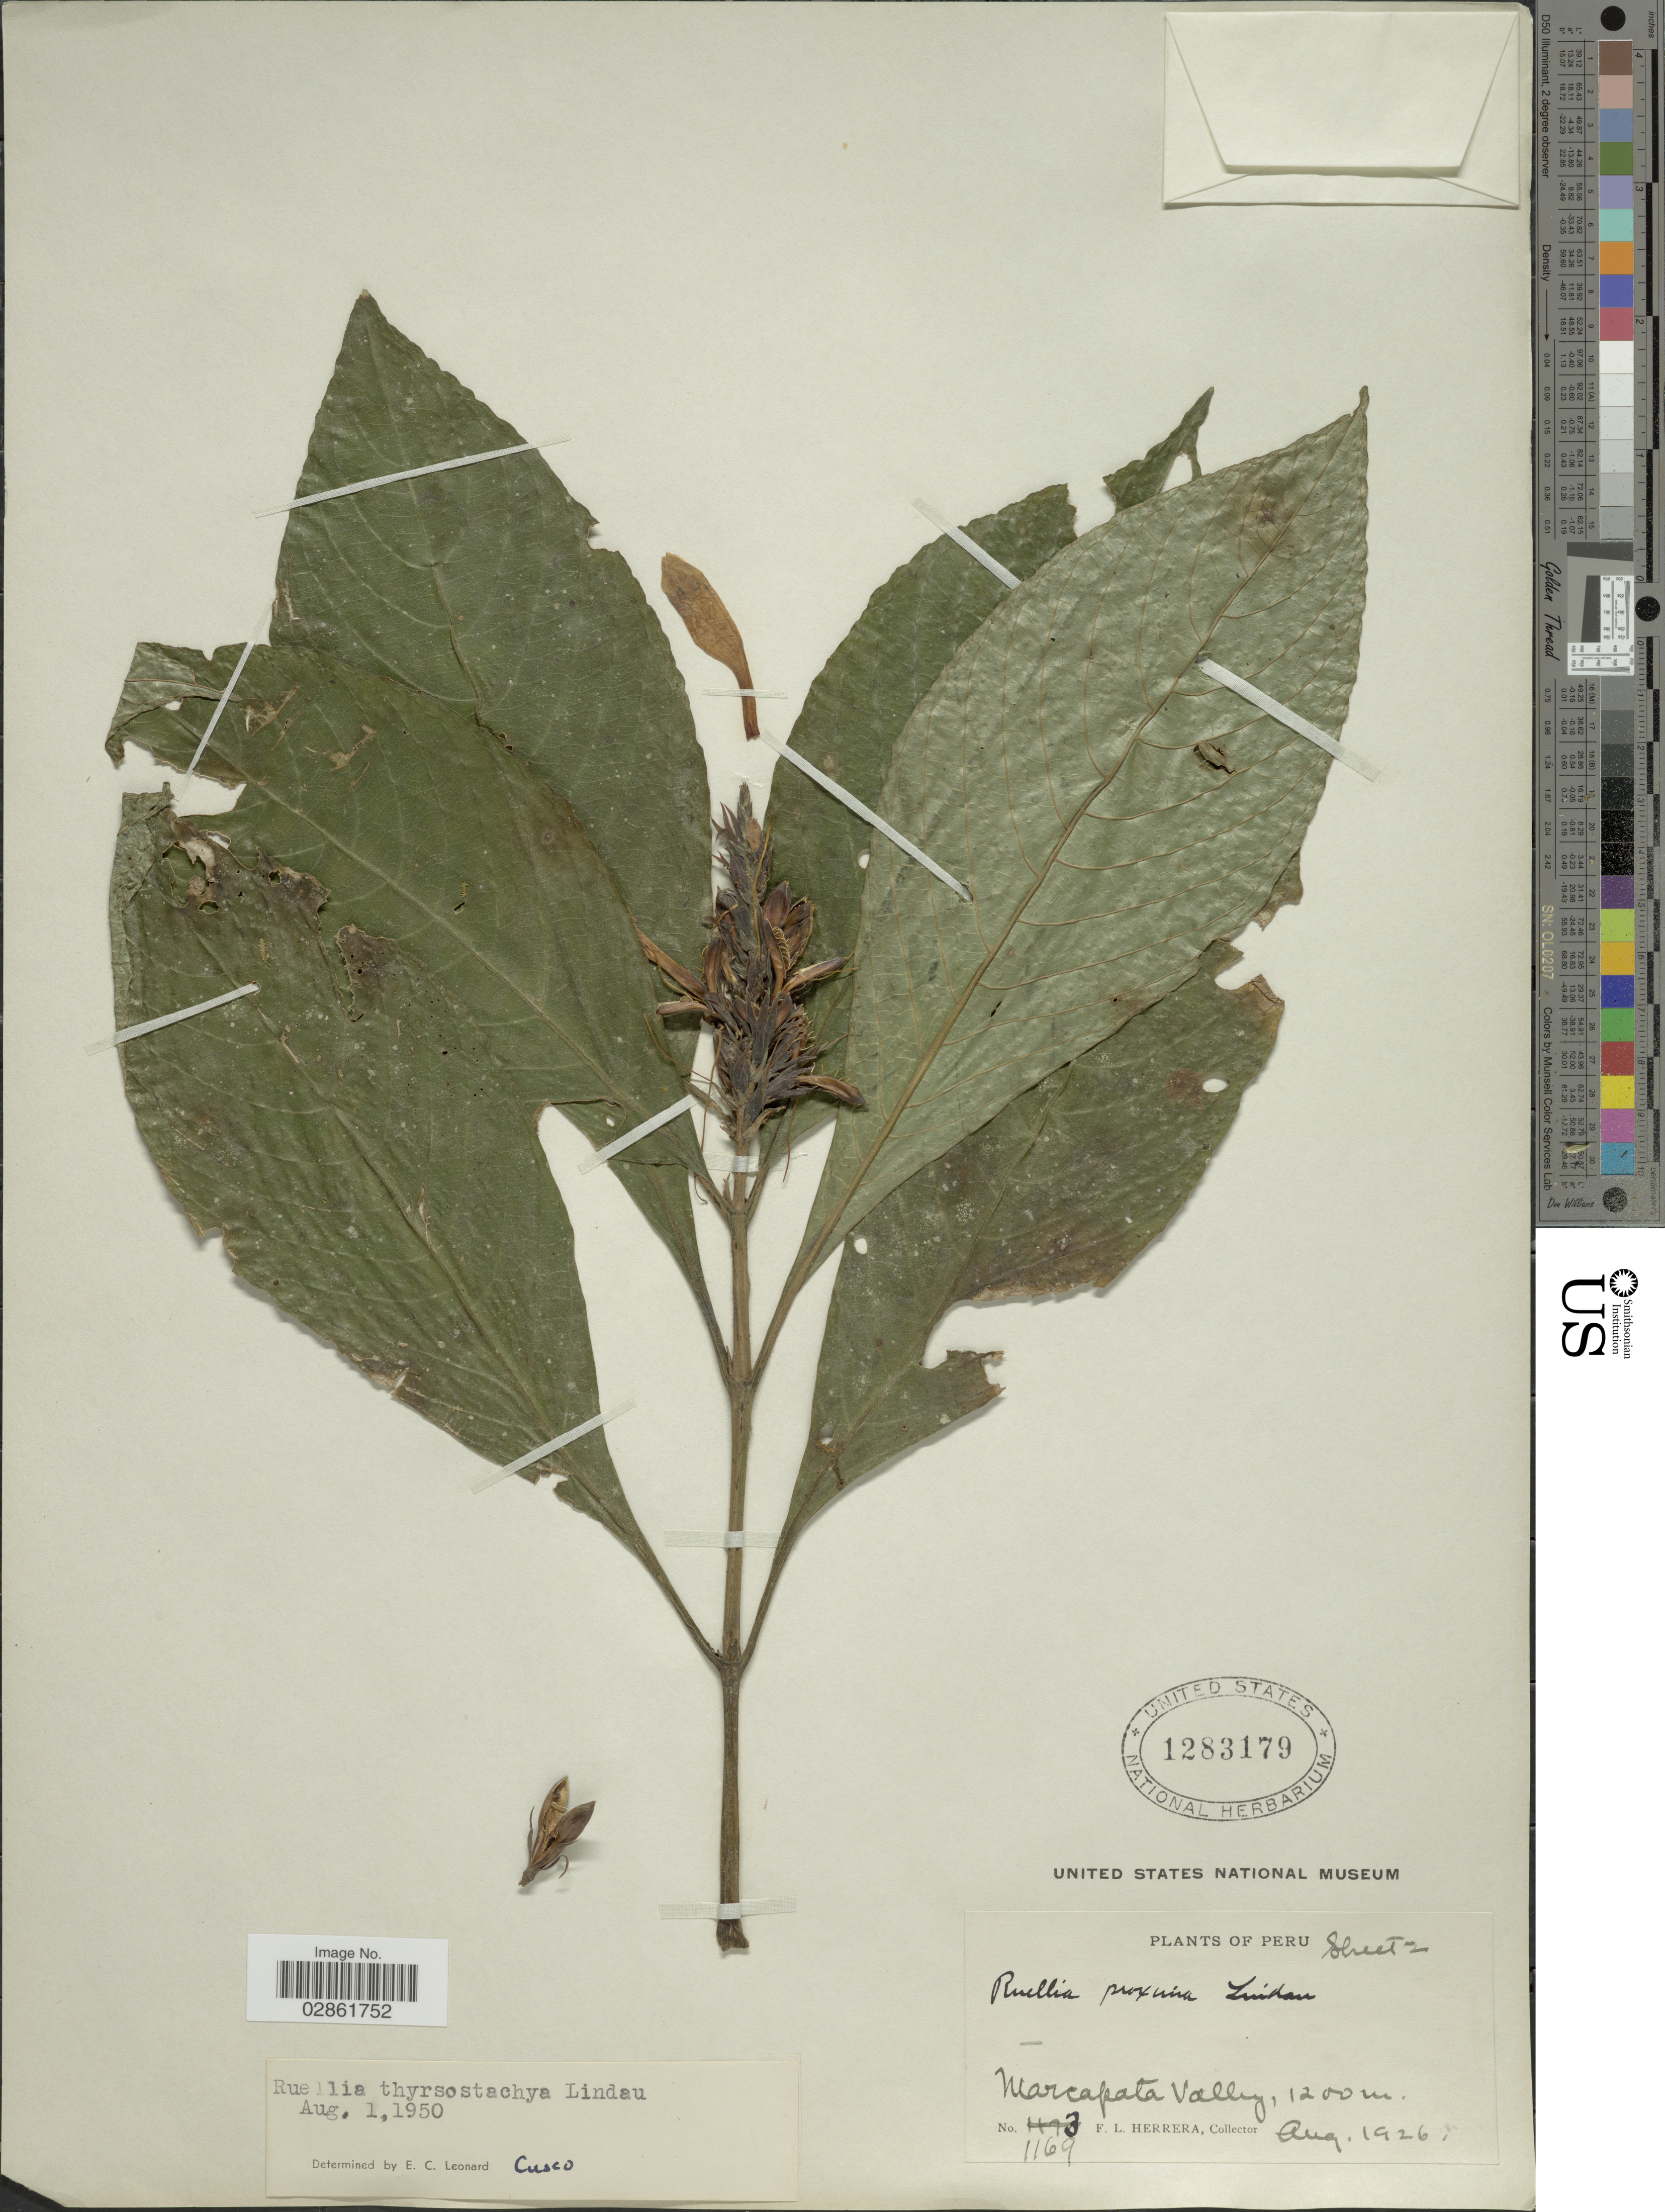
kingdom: Plantae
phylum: Tracheophyta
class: Magnoliopsida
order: Lamiales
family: Acanthaceae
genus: Ruellia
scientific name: Ruellia proxima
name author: Lindau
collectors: F. L. Herrera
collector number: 1169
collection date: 1926-08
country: Peru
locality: Marcapata Valley.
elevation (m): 1200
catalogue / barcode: US 1283179